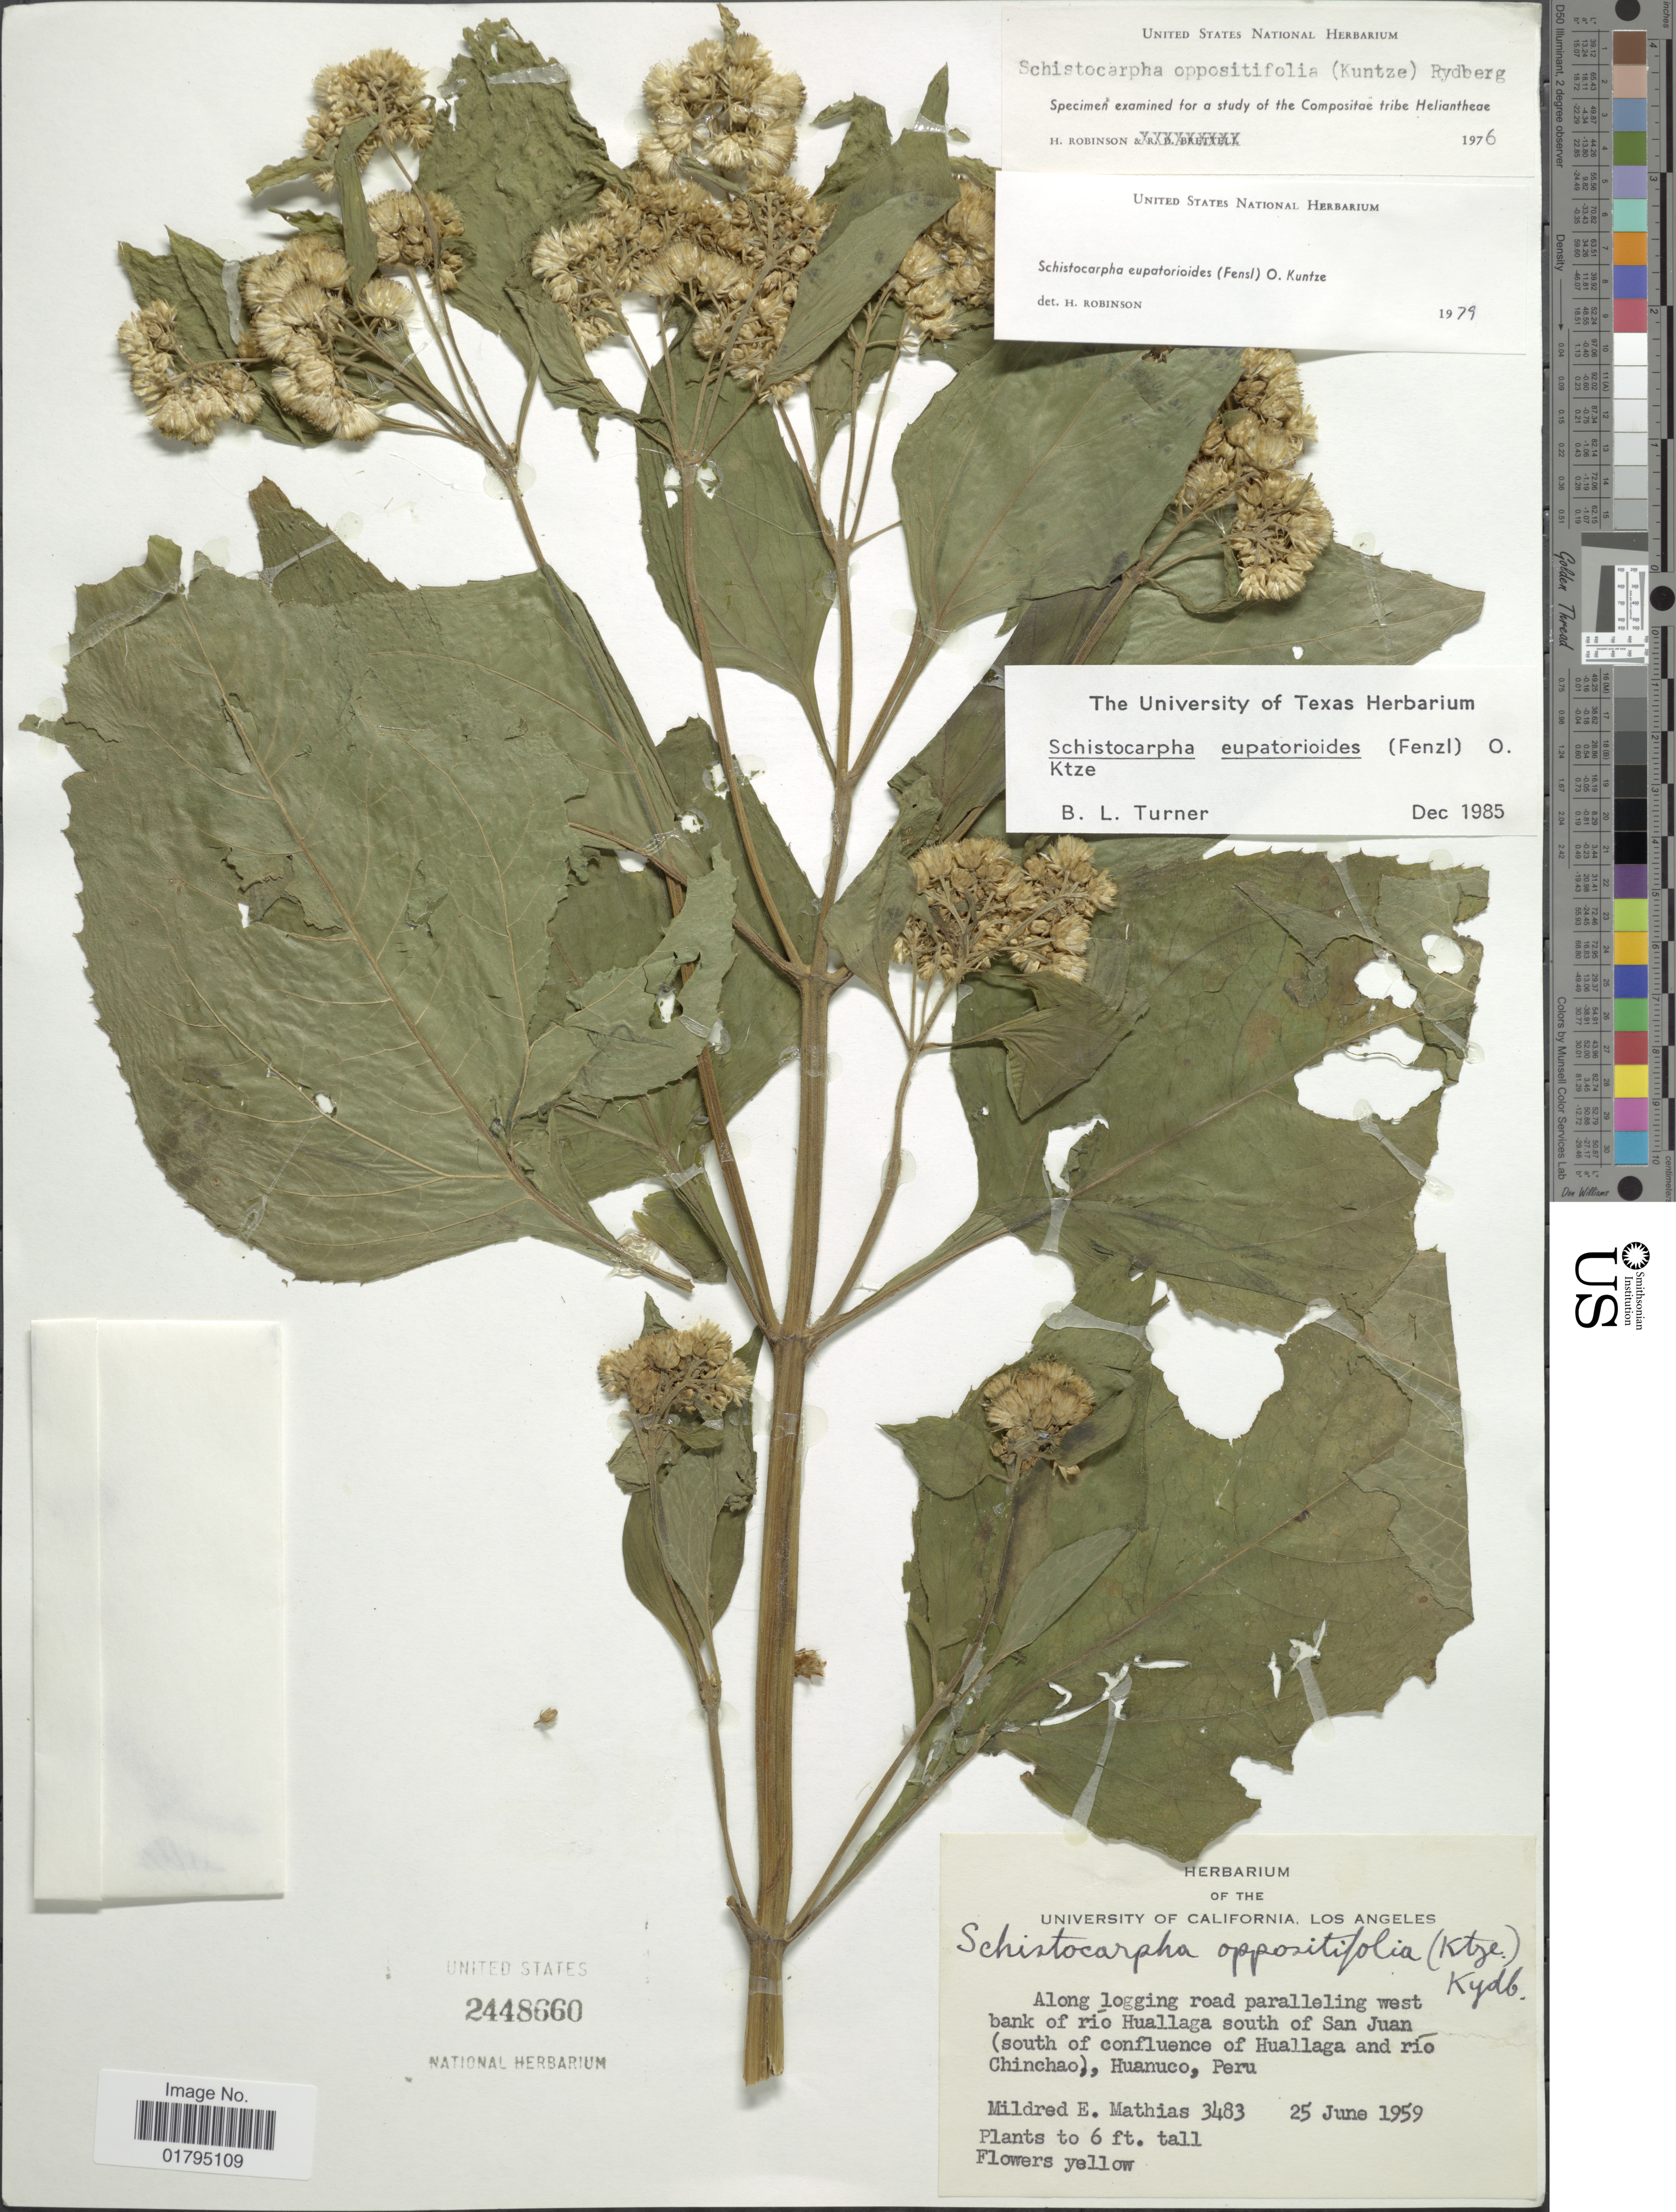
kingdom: Plantae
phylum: Tracheophyta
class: Magnoliopsida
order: Asterales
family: Asteraceae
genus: Schistocarpha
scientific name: Schistocarpha eupatorioides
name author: (Fenzl) Kuntze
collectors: M. E. Mathias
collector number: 3483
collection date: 1959-06-25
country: Peru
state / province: Huánuco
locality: Along logging road paralleling west bank of rio Huallaga south of San Juan (south of confluence of Huallaga and rio Chinchao), Huanuco, Peru.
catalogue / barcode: US 2448660